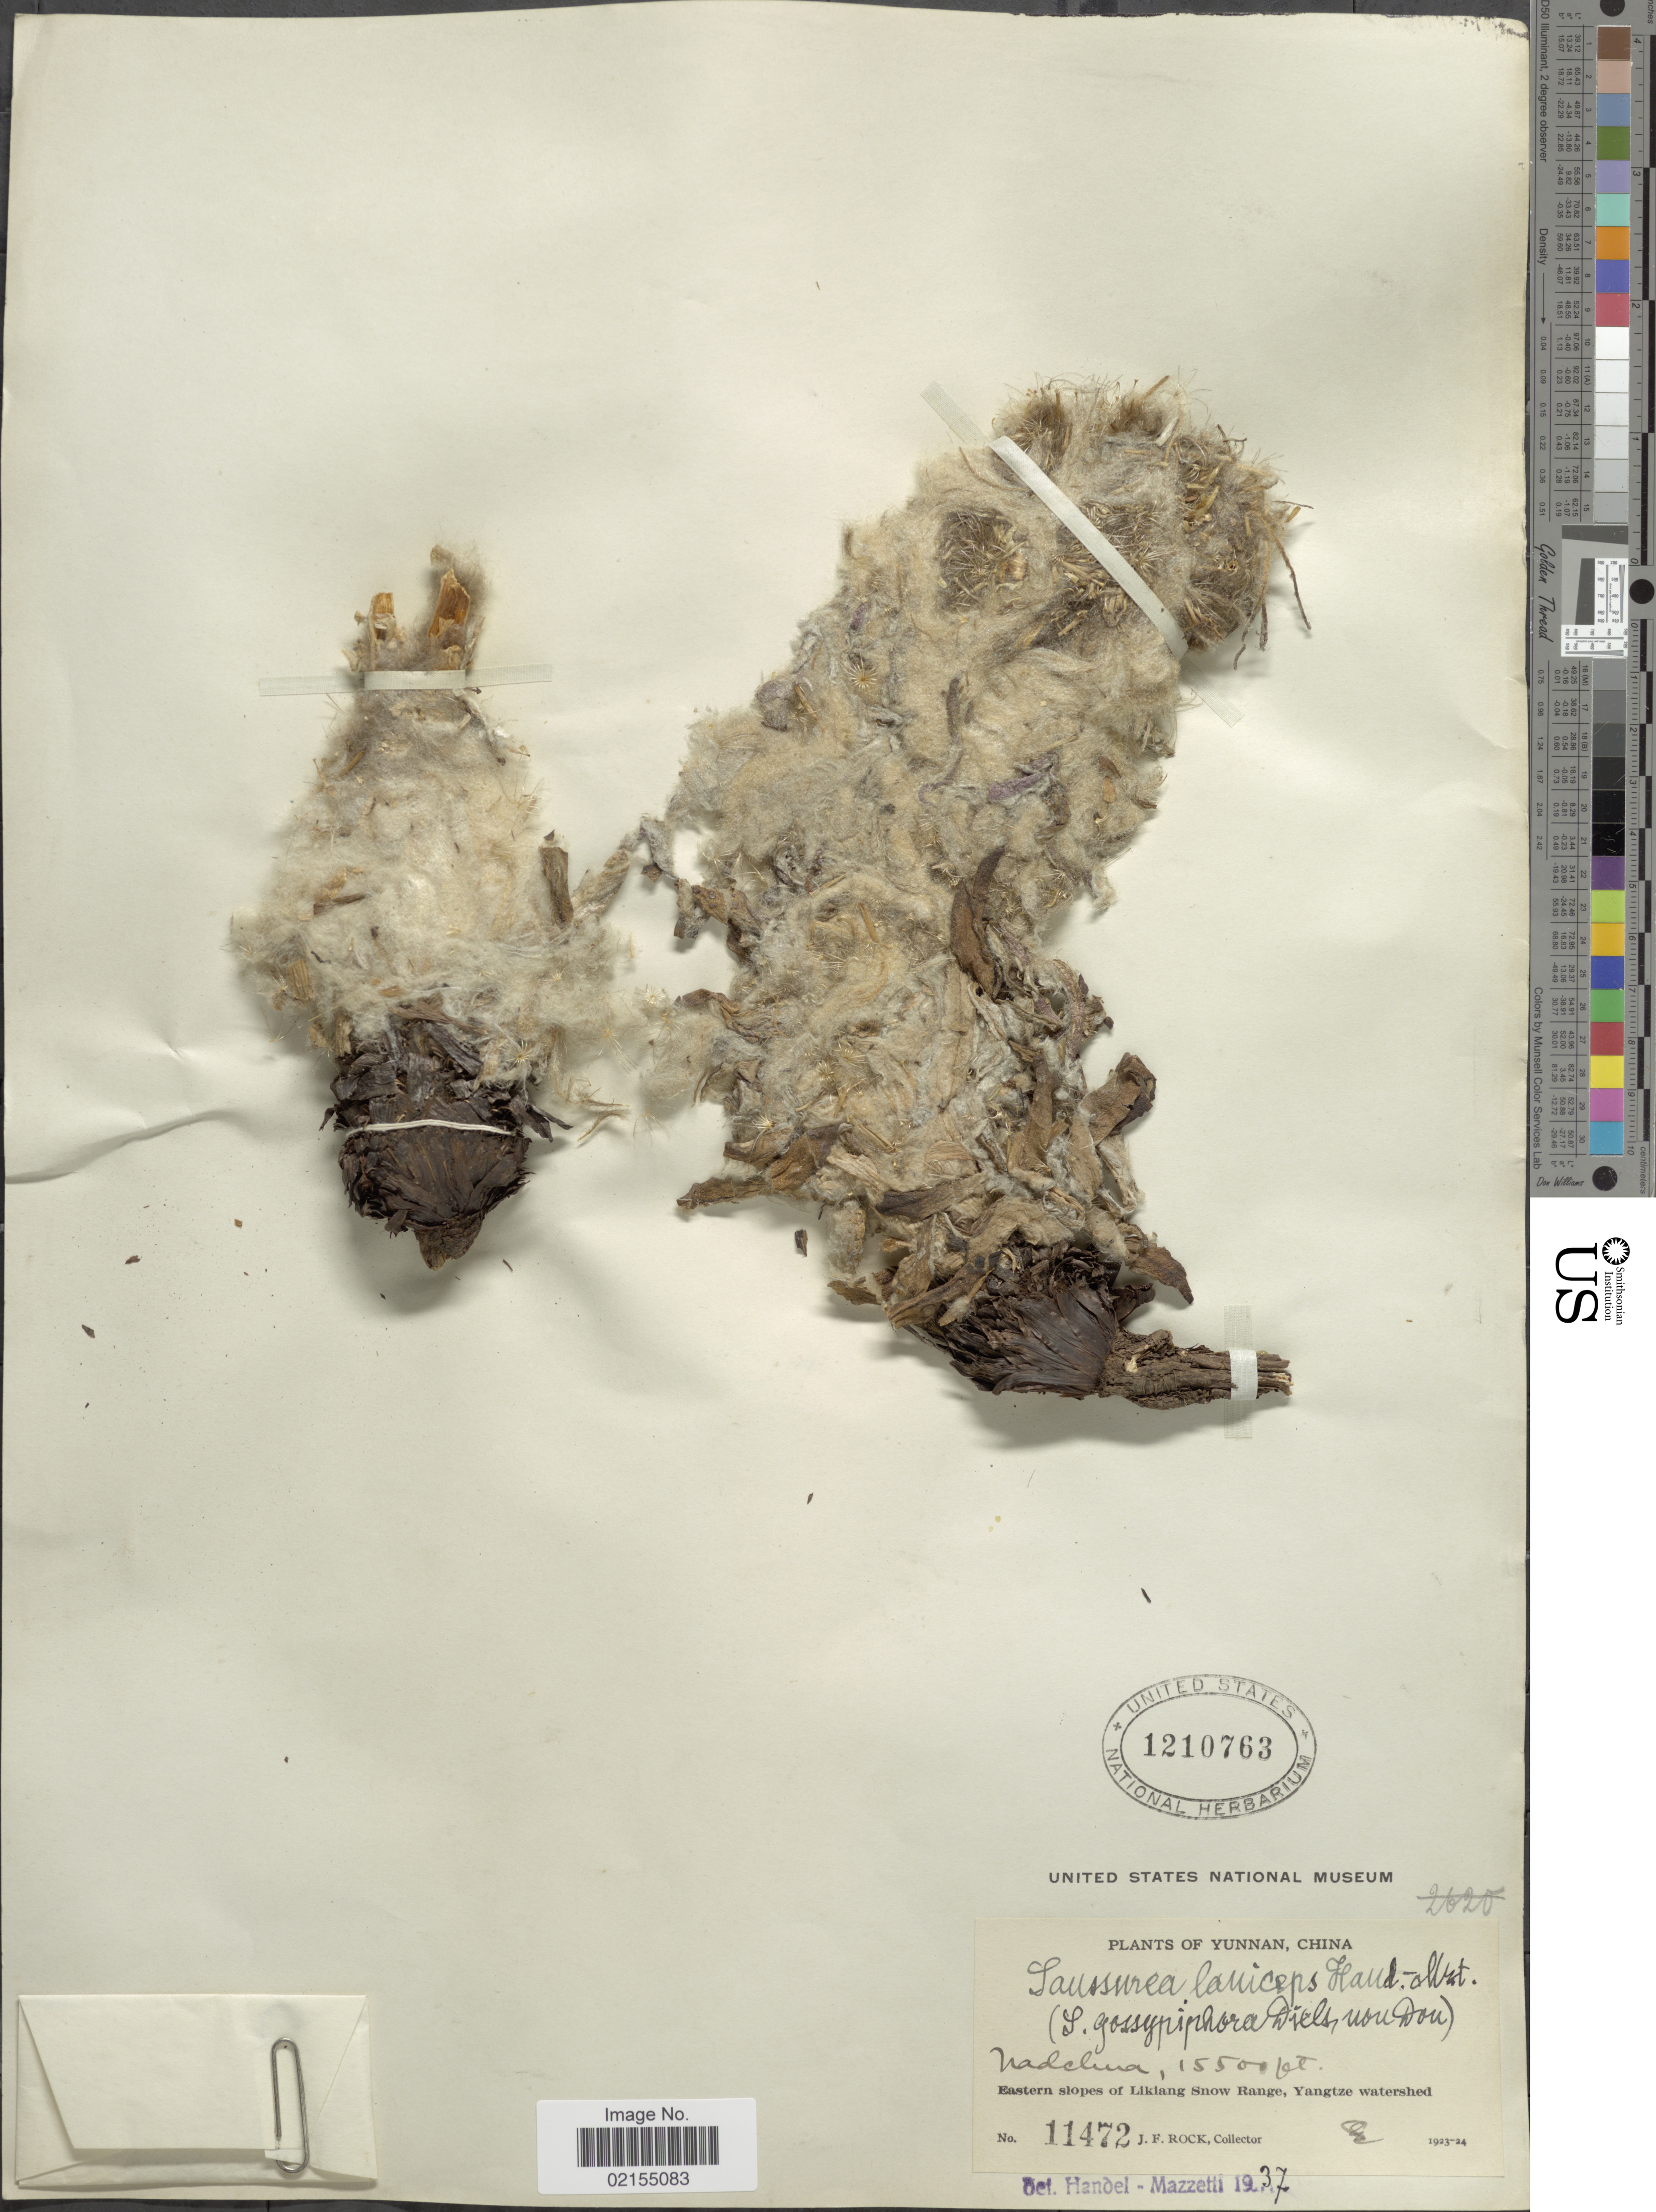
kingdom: Plantae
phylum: Tracheophyta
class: Magnoliopsida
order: Asterales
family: Asteraceae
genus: Saussurea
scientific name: Saussurea laniceps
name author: Hand.-Mazz.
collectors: J. Rock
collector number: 11472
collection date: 1923/1924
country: China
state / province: Yunnan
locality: Yunnan, China, Nadcluna, Eastern slopes of Likiang Snow Range, Yangtze watershed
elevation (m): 4724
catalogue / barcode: US 1210763